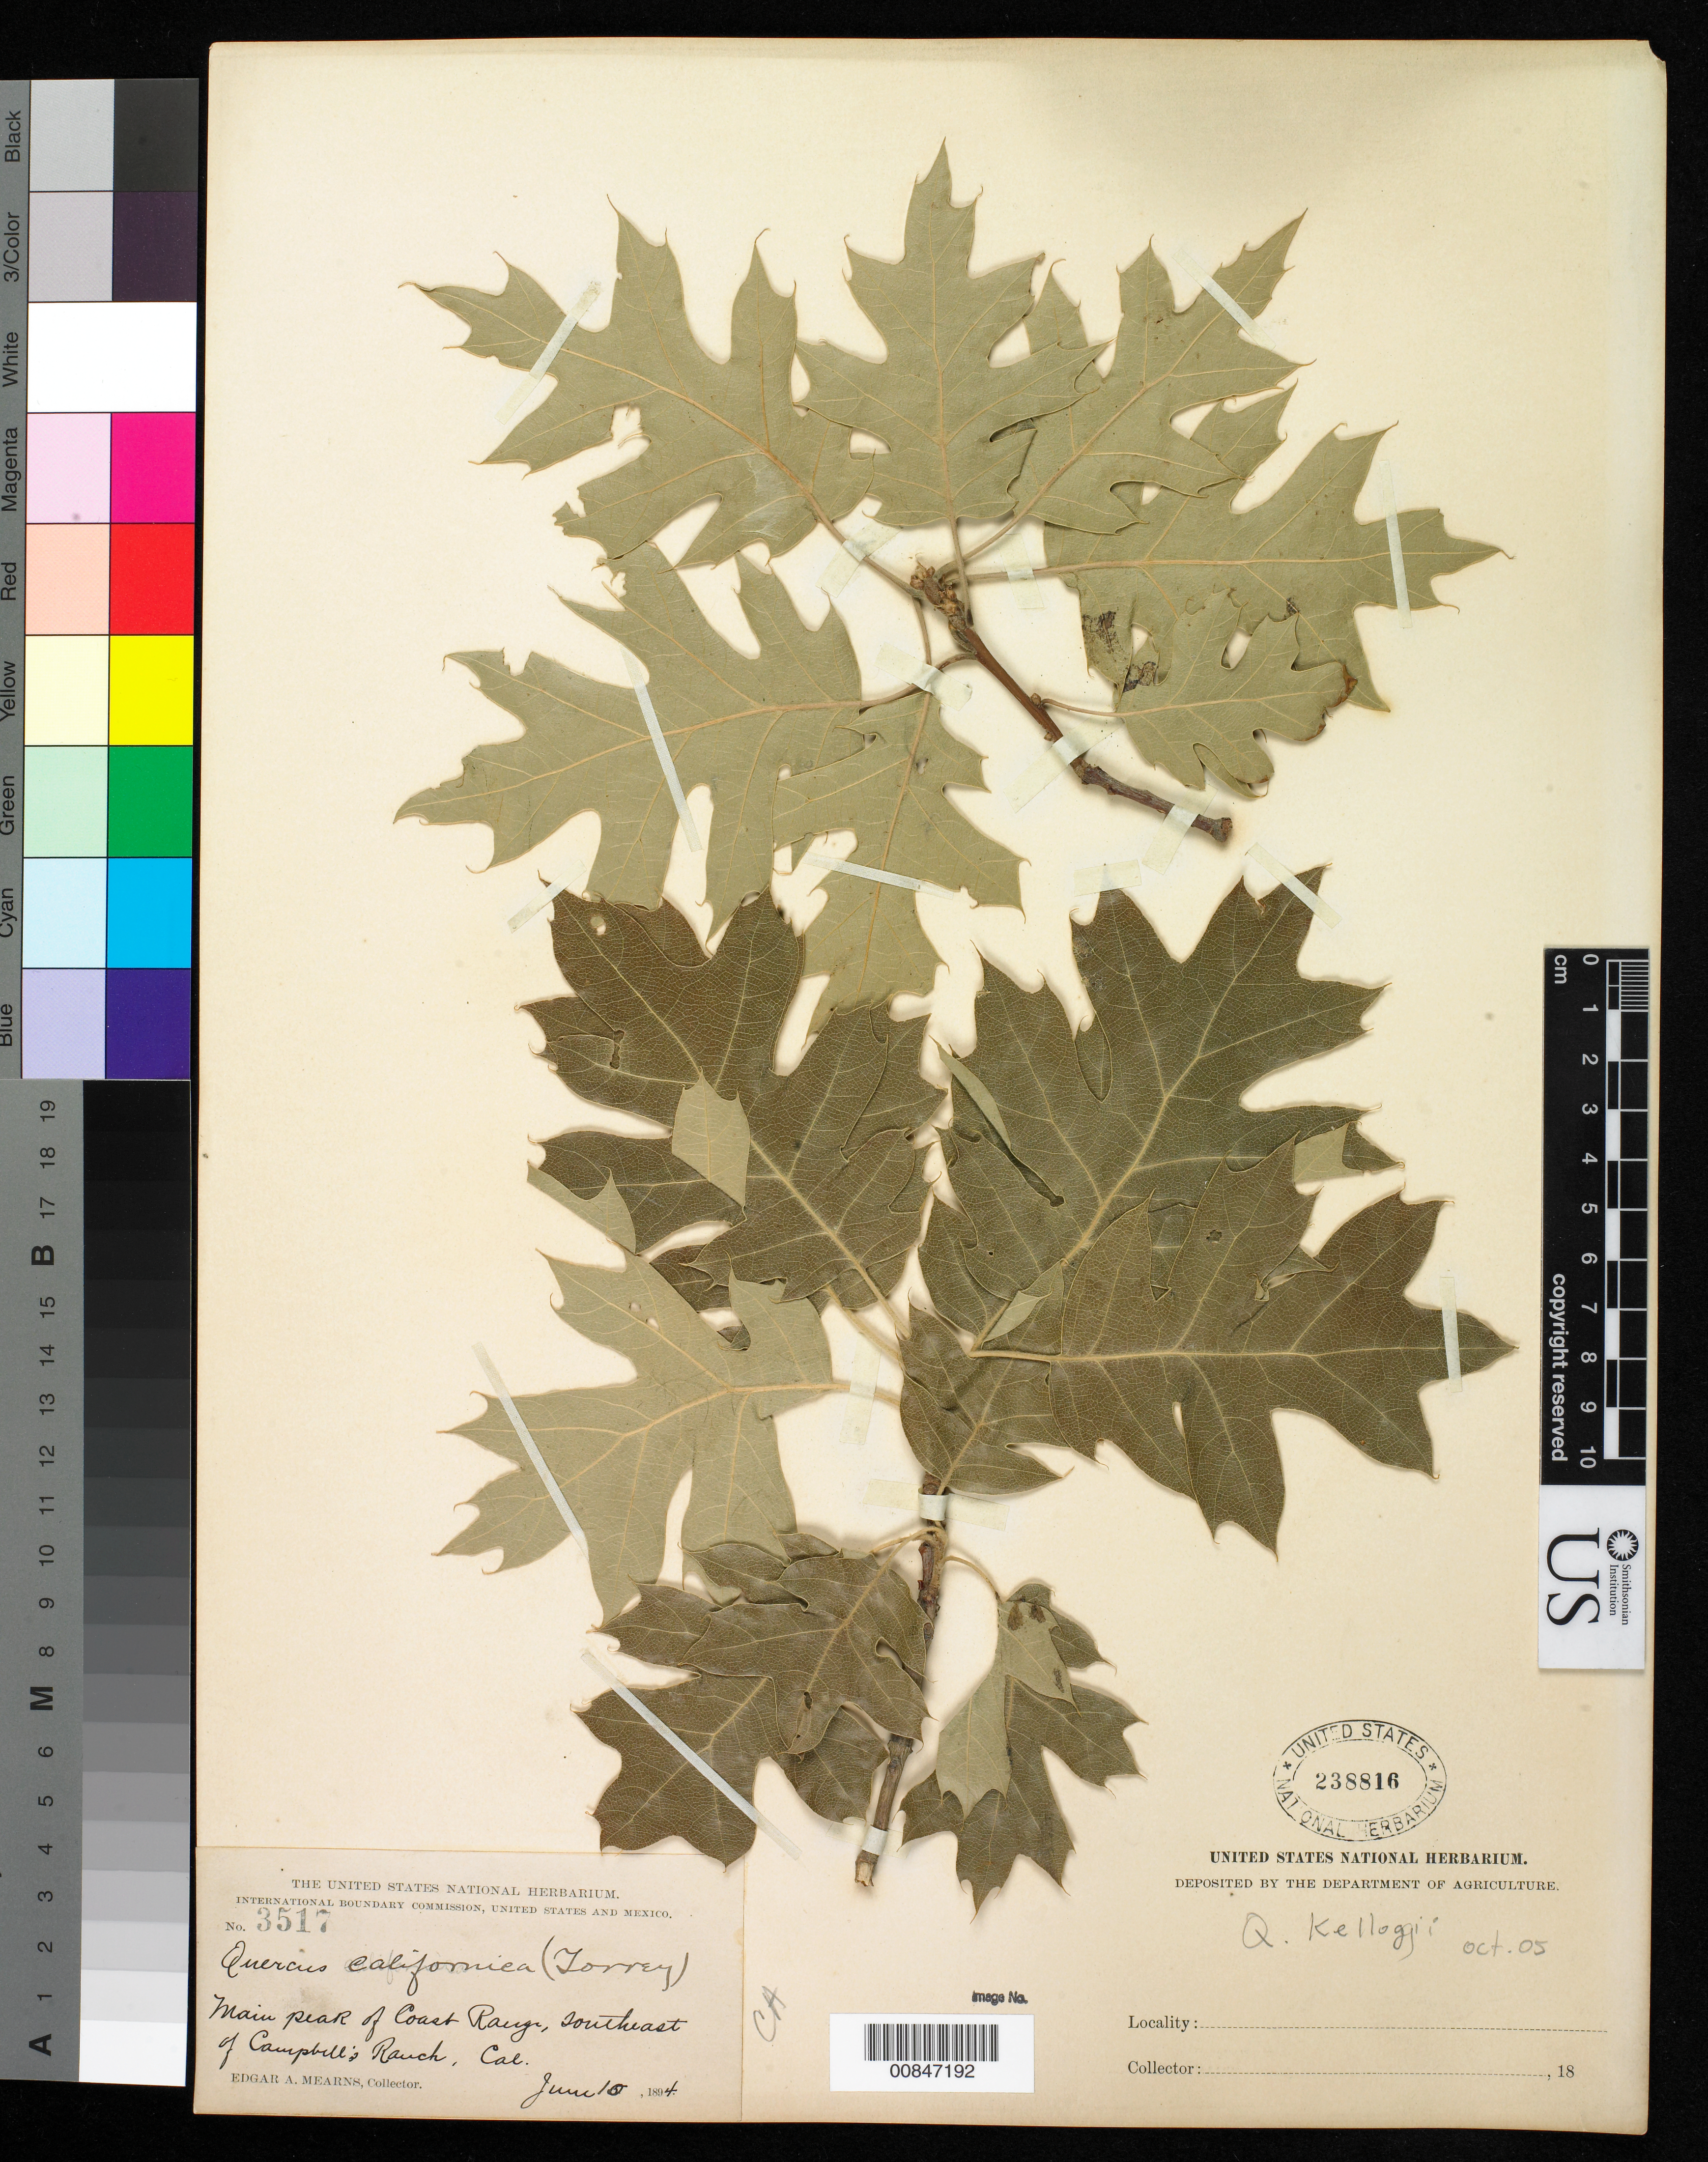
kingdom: Plantae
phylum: Tracheophyta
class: Magnoliopsida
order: Fagales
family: Fagaceae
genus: Quercus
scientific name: Quercus kelloggii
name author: Newb.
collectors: E. A. Mearns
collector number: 3517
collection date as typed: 10 Jun 1894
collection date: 1894-06-10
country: United States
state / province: California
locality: Main peak of Coast Range, southeast of Campbell's Ranch. California.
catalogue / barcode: US 238816